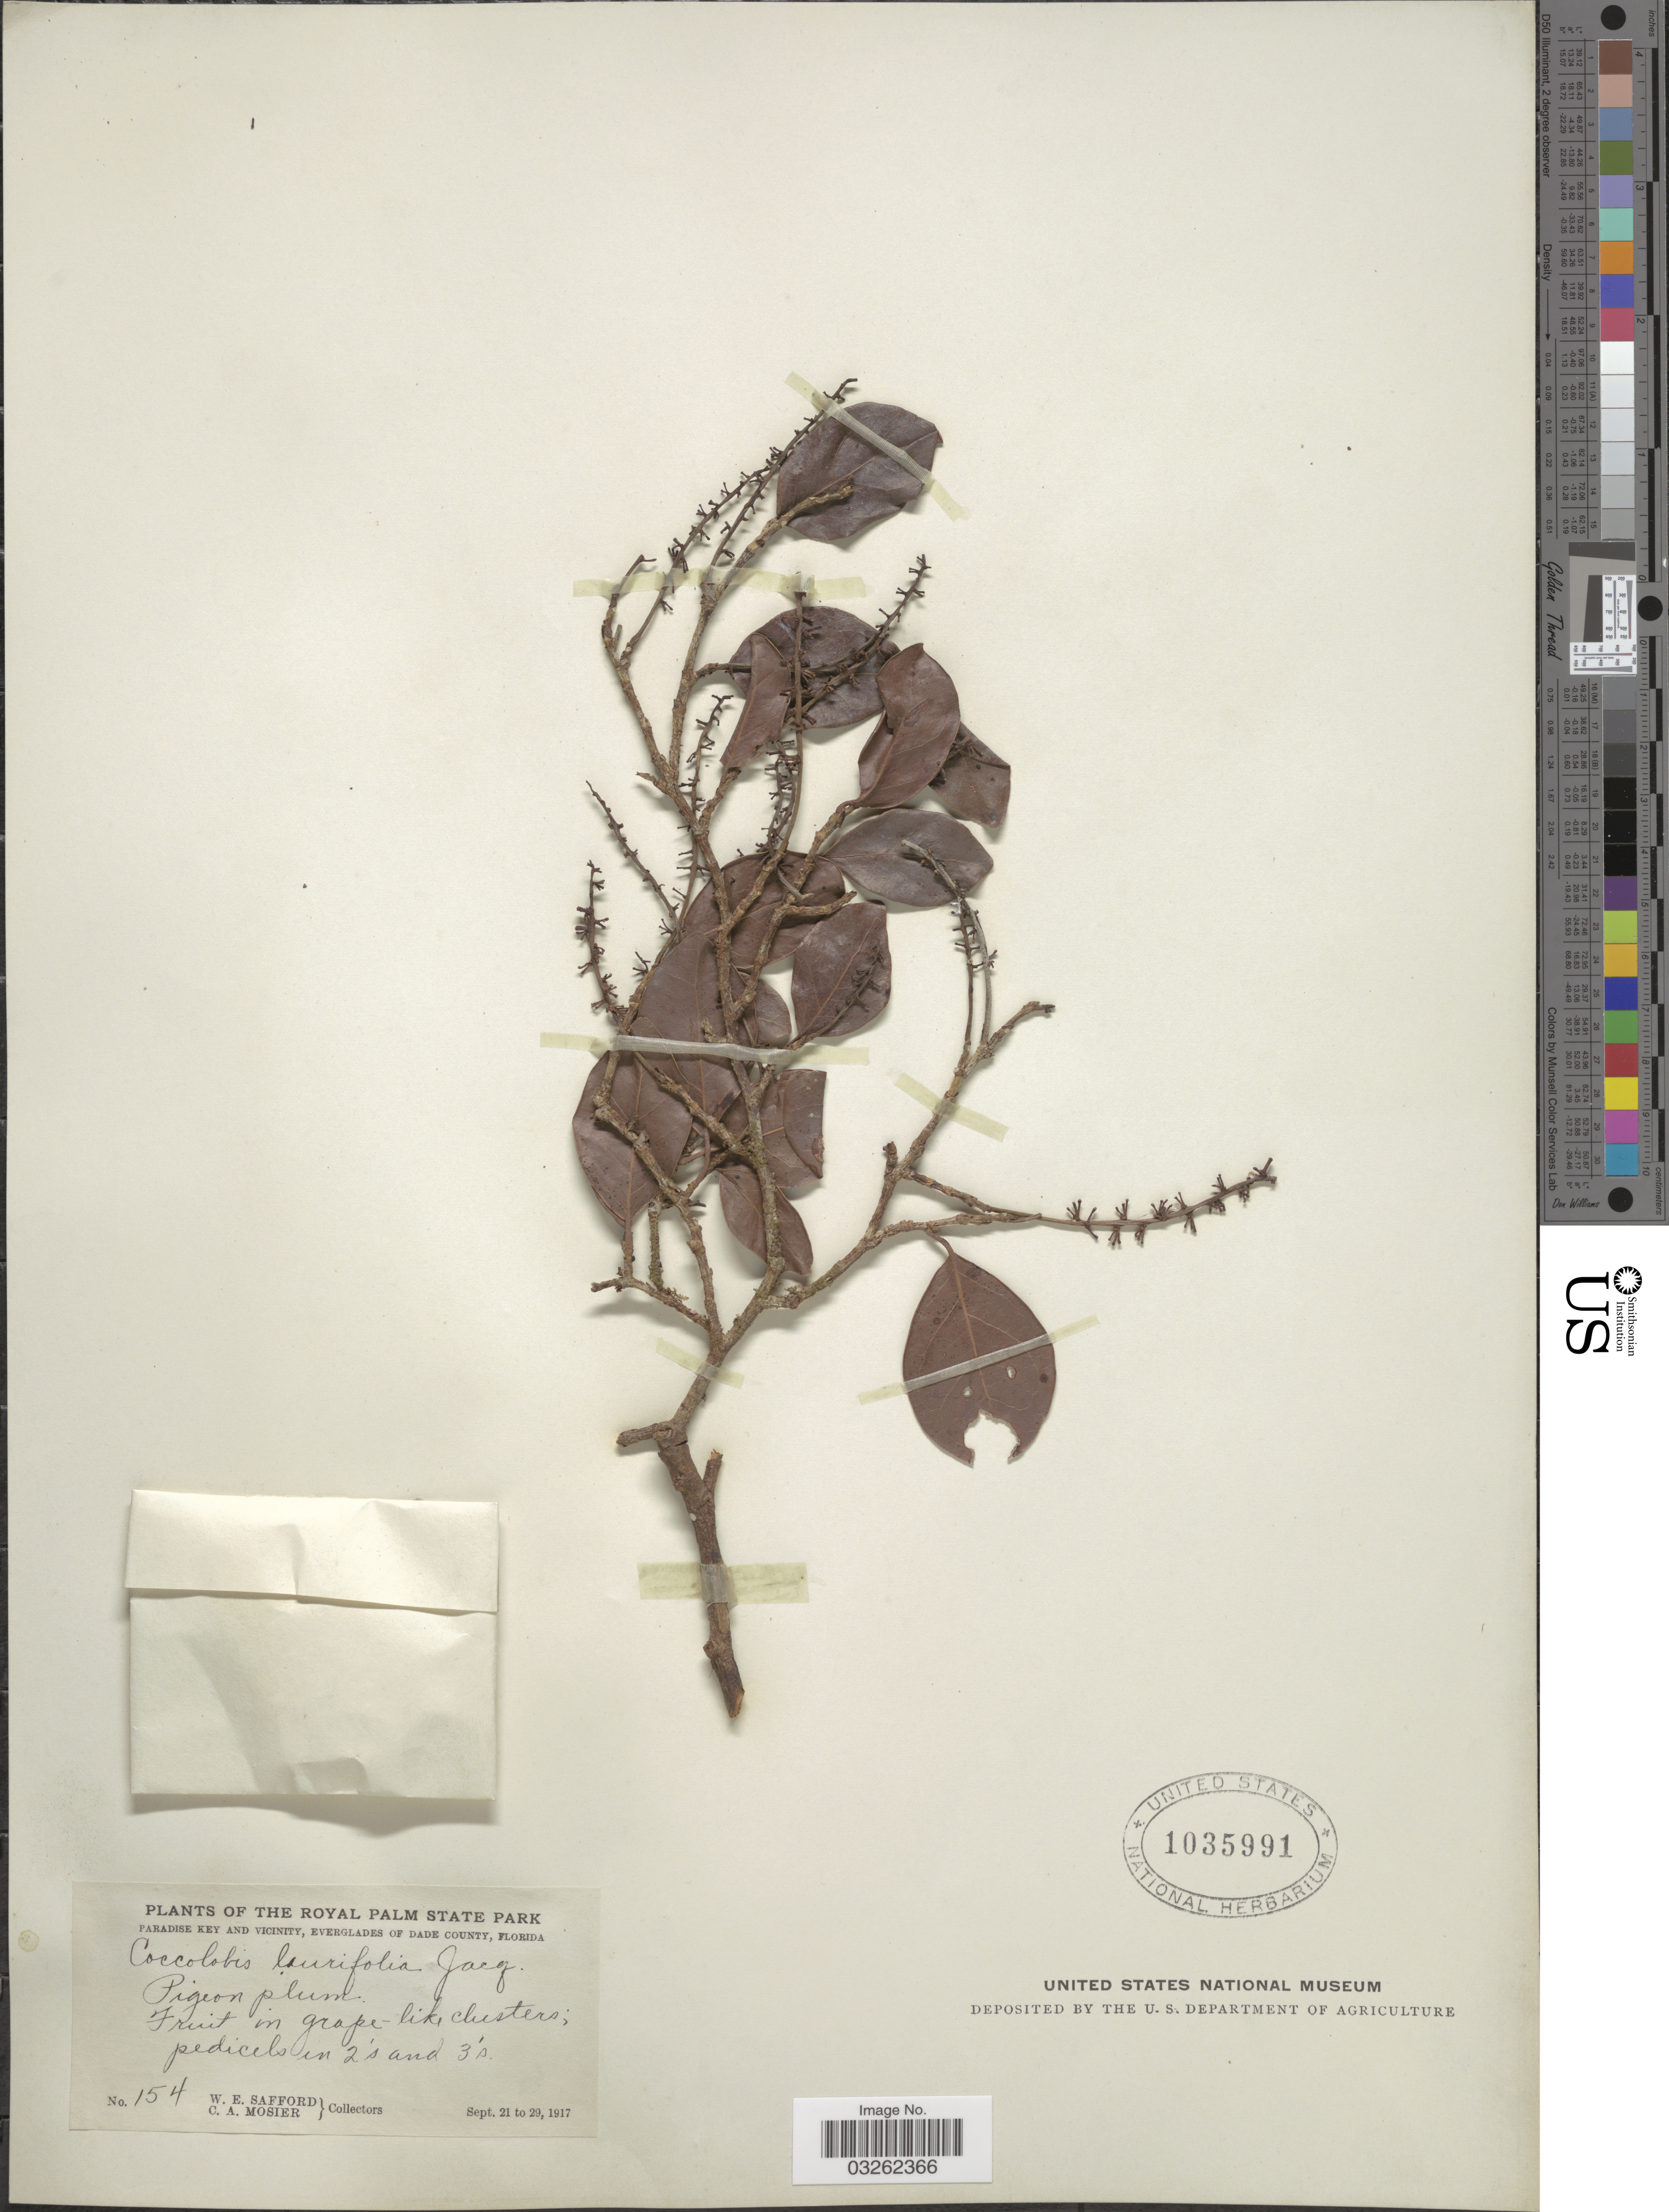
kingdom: Plantae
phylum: Tracheophyta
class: Magnoliopsida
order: Caryophyllales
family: Polygonaceae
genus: Coccoloba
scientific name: Coccoloba floridana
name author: Meisn. in DC.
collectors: W. E. Safford & C. A. Mosier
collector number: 154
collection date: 1917-09-21/1917-09-29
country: United States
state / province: Florida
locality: The Royal Palm State Park, Paradise Key and Vicinity, Everglades of Dade County.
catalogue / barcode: US 1035991